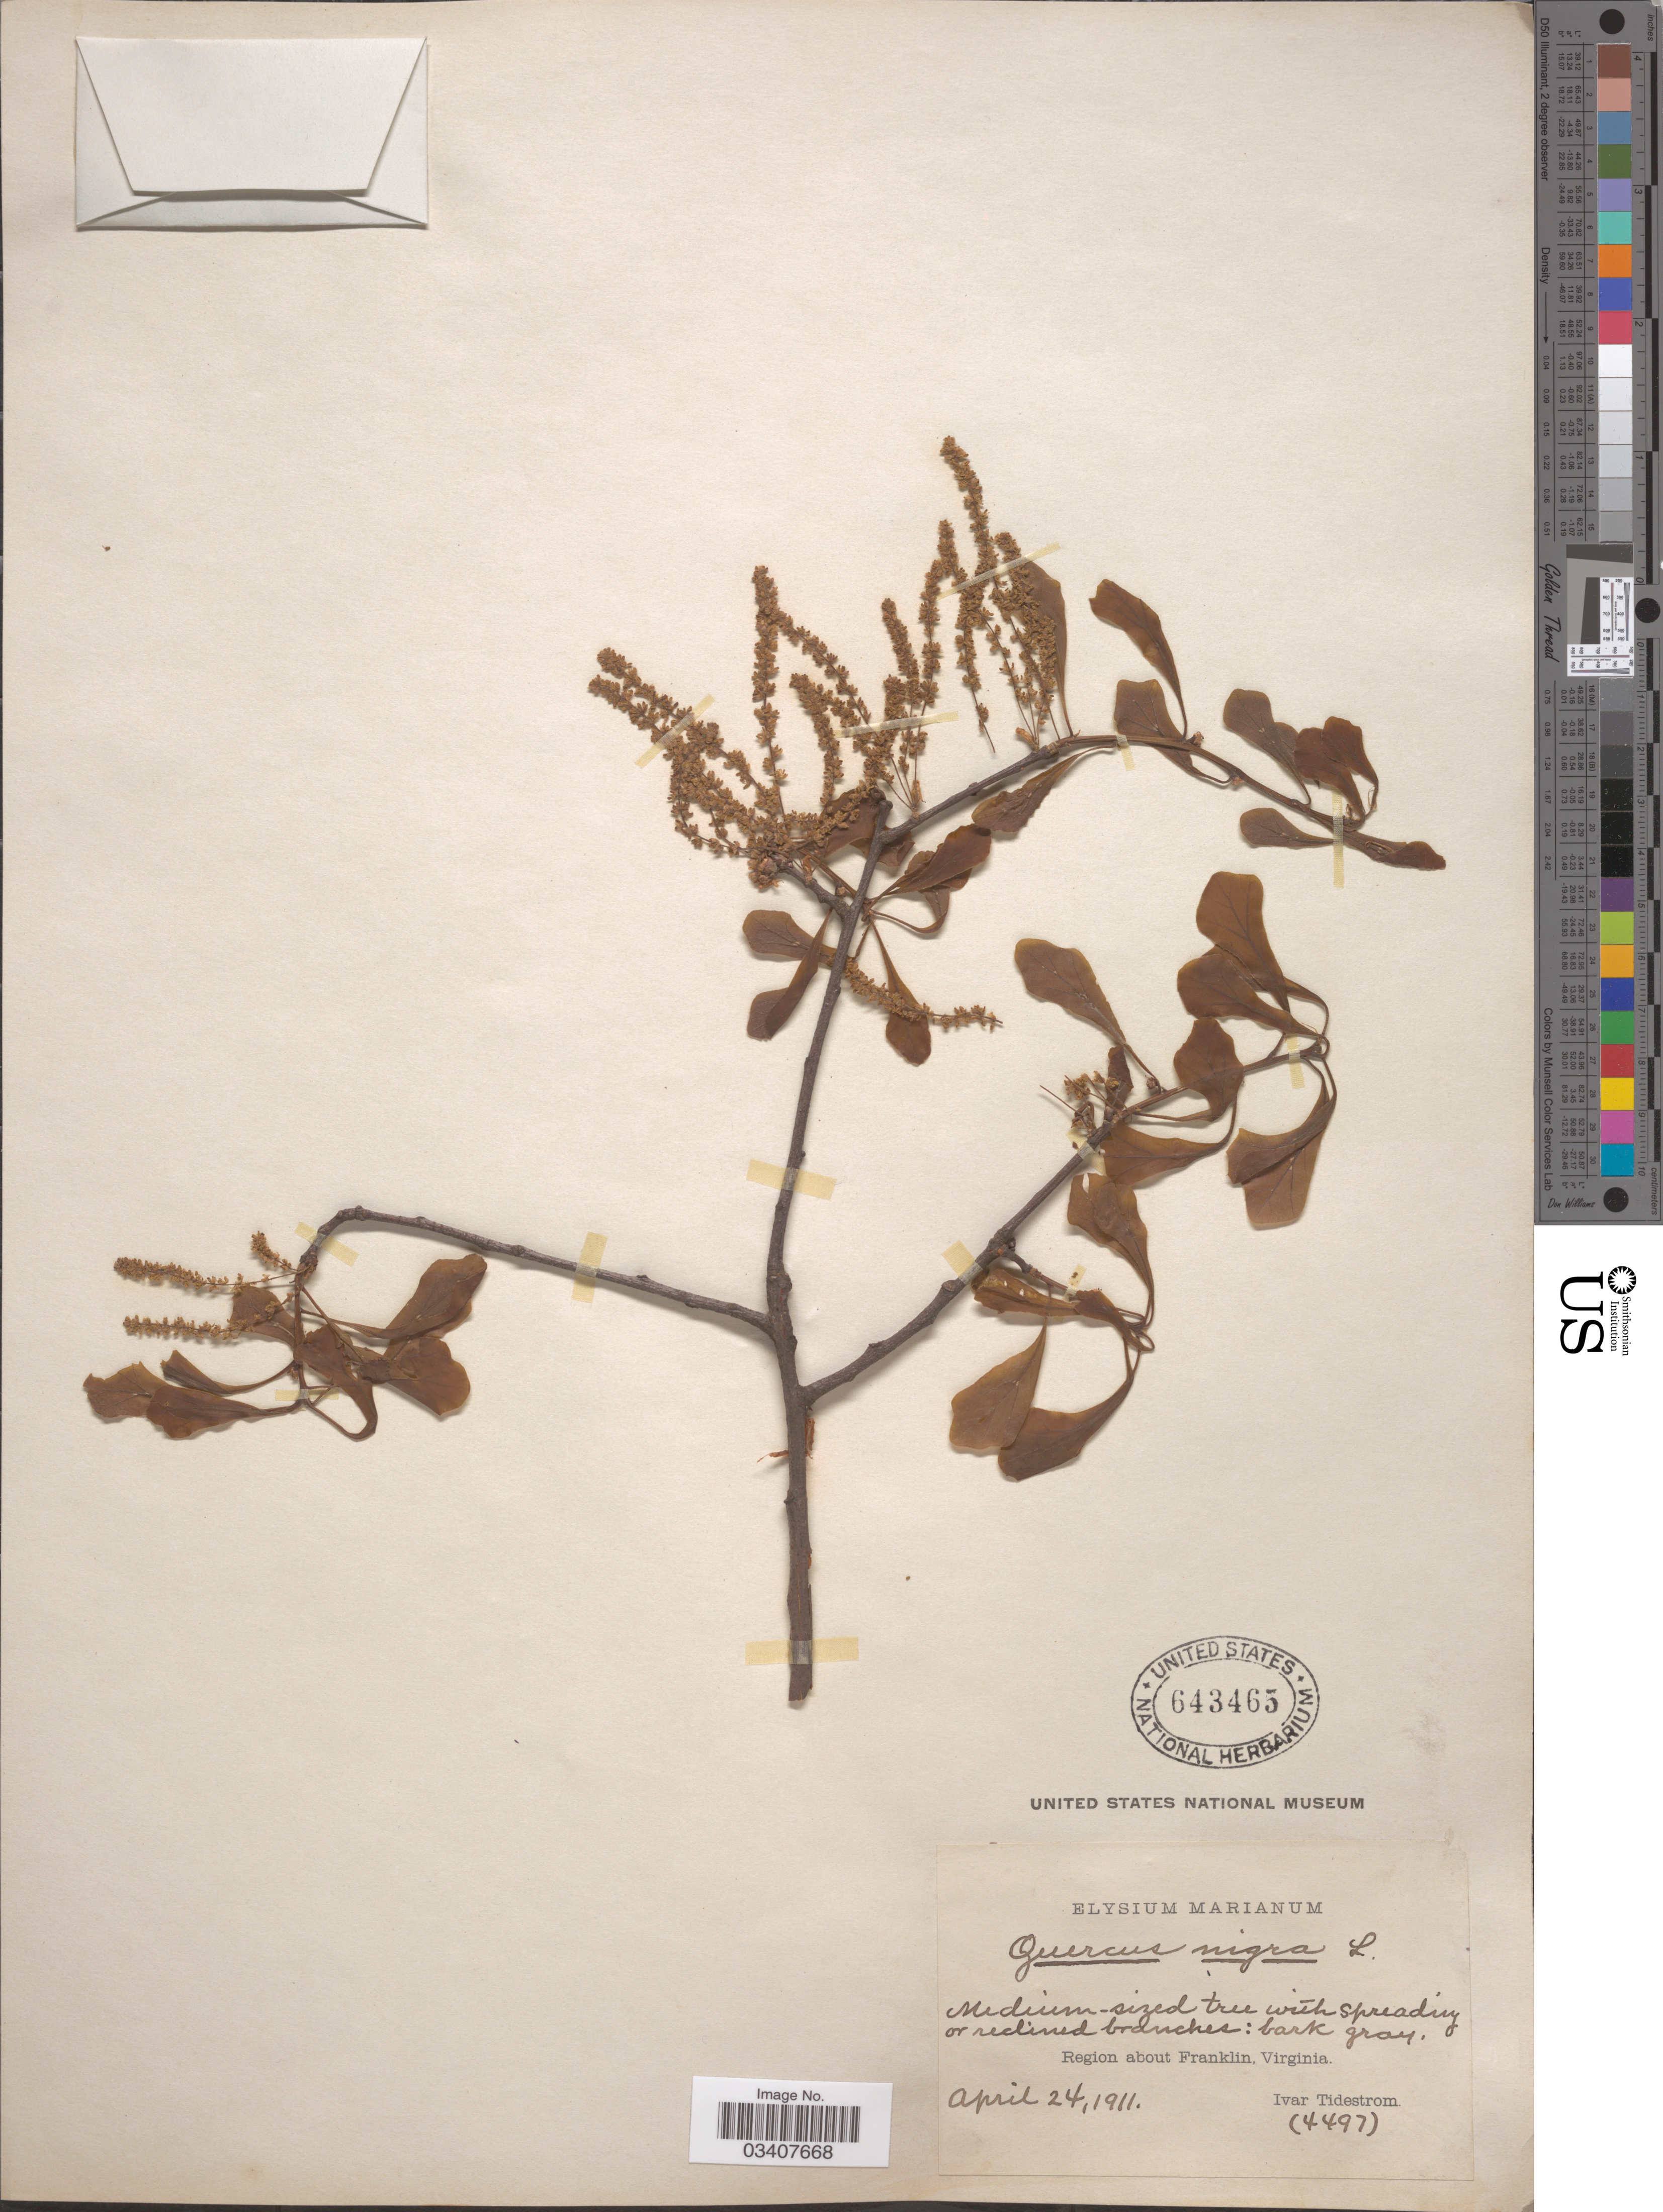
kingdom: Plantae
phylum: Tracheophyta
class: Magnoliopsida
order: Fagales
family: Fagaceae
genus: Quercus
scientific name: Quercus nigra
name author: L.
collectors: I. F. Tidestrom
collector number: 4497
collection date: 1911-04-24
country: United States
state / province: Virginia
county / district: City of Franklin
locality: Region about Franklin.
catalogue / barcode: US 643465